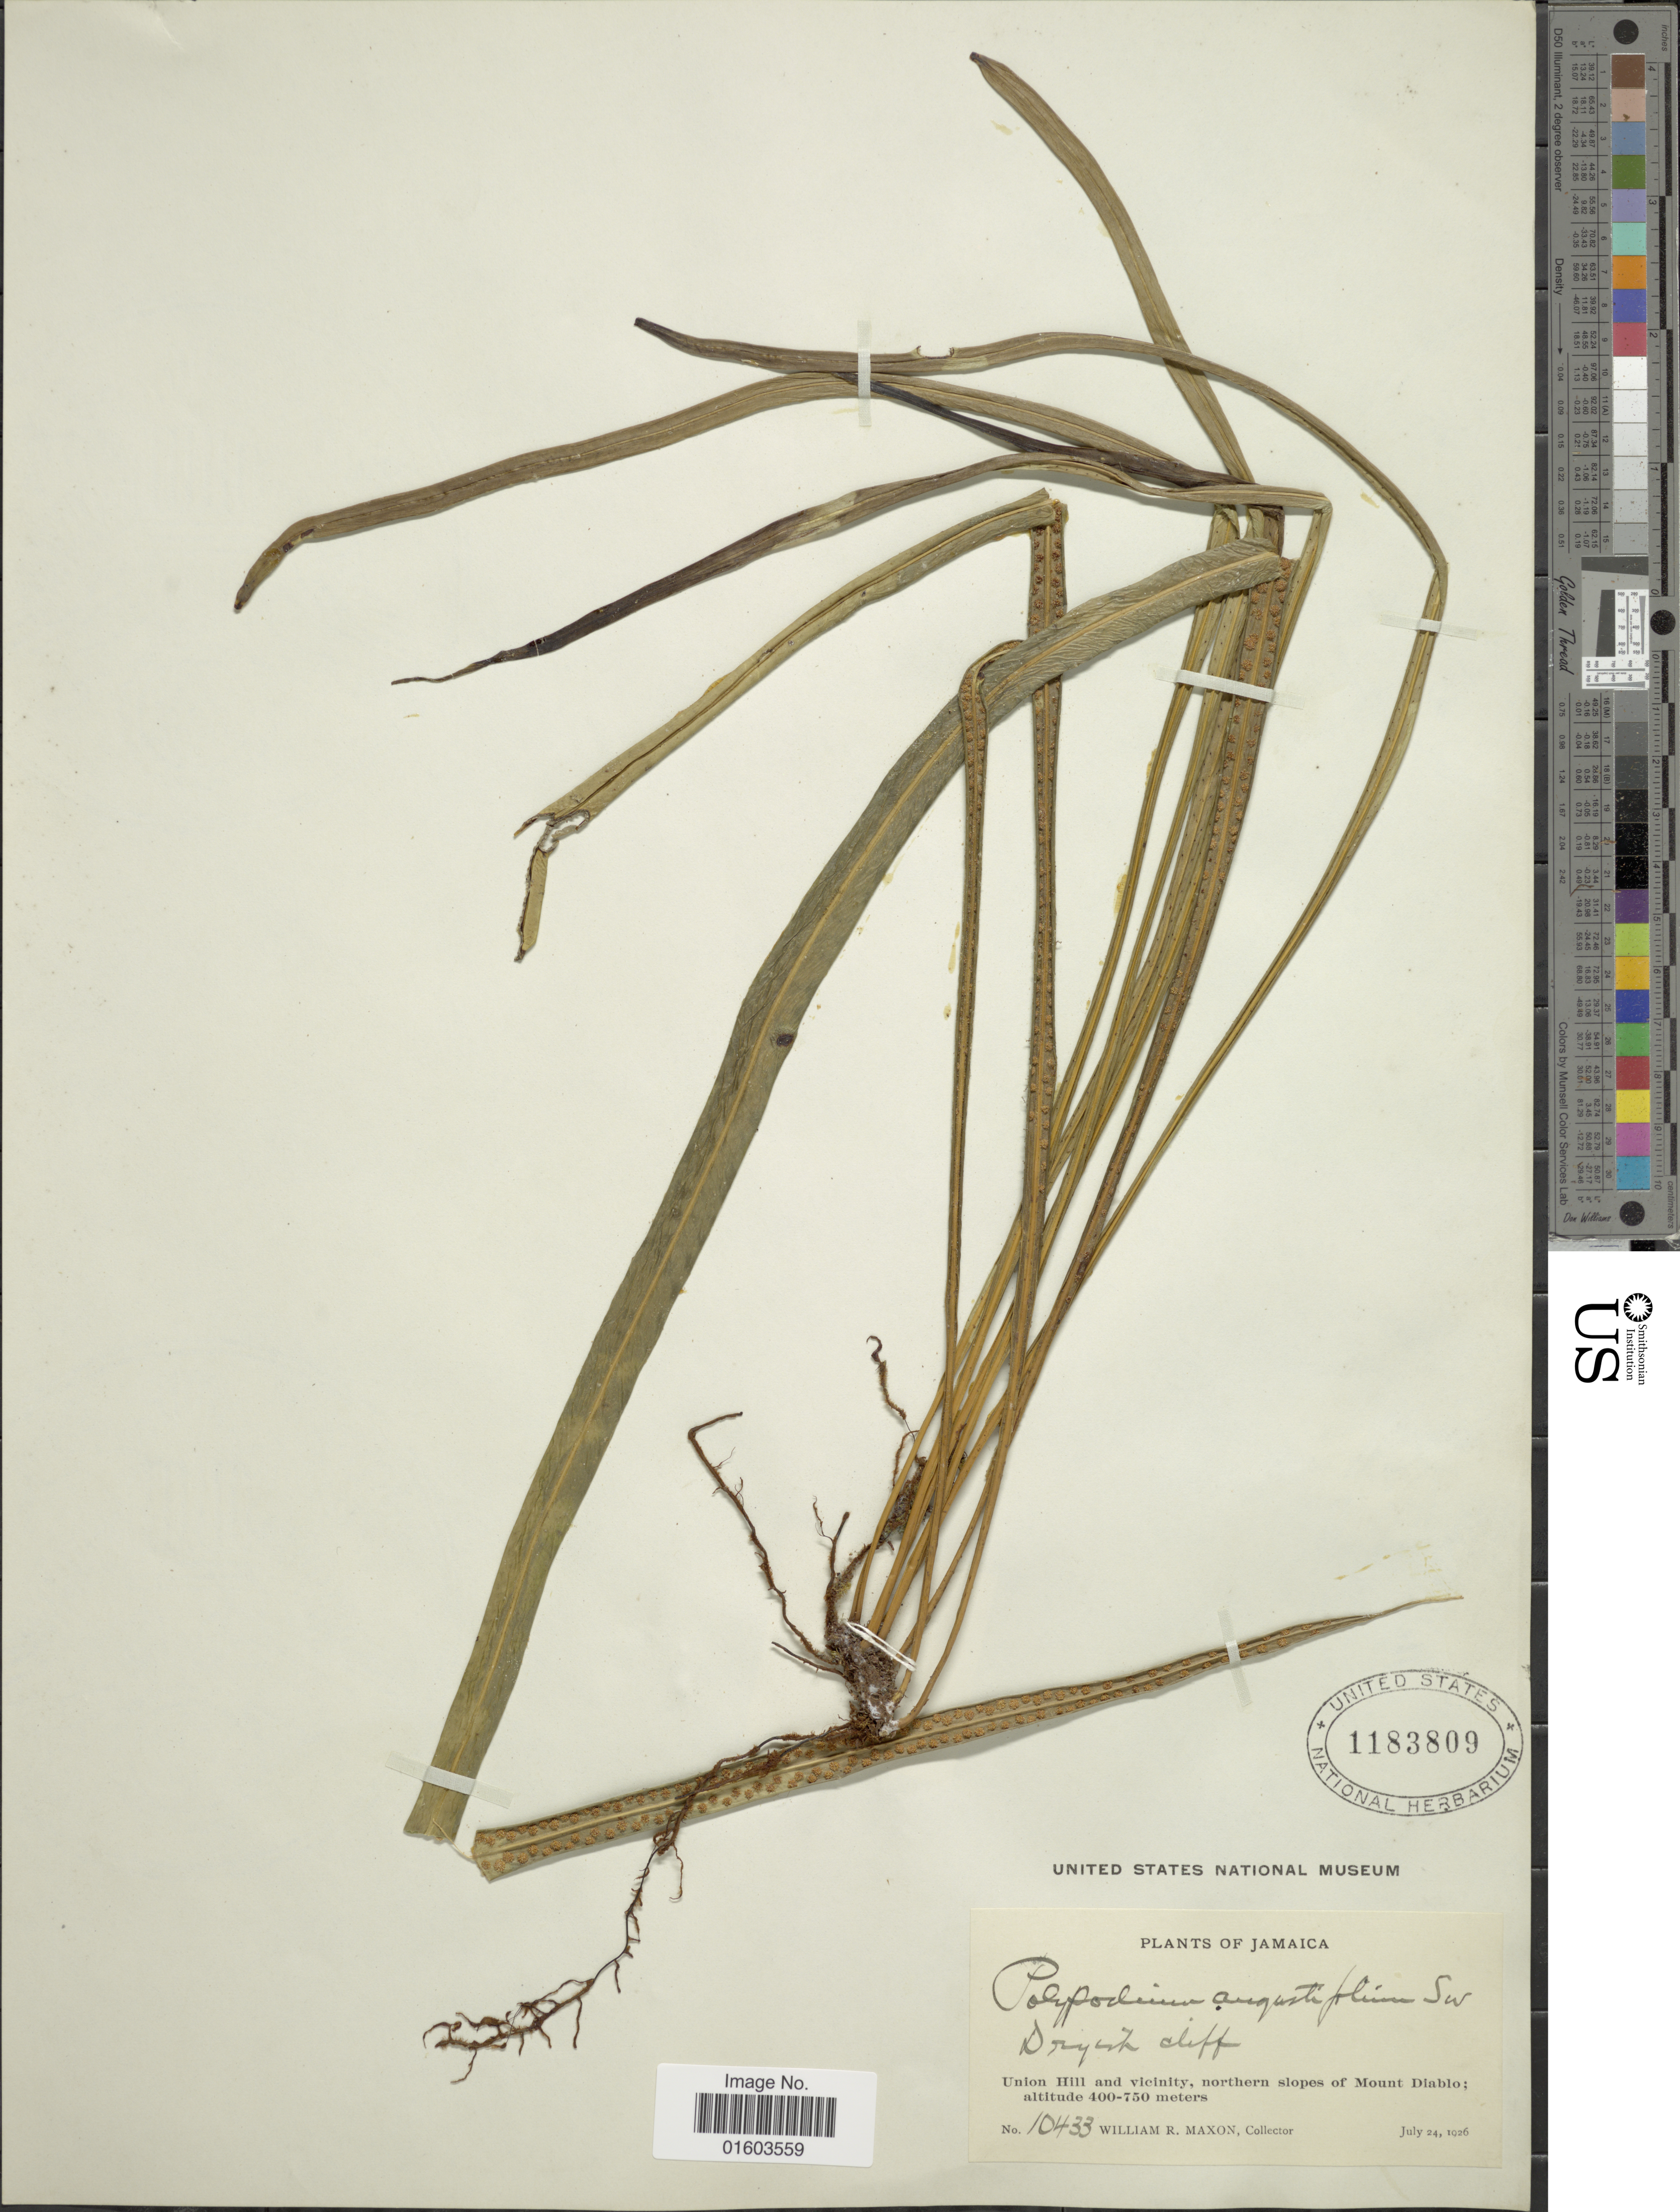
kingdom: Plantae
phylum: Tracheophyta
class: Polypodiopsida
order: Polypodiales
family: Polypodiaceae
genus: Campyloneurum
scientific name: Campyloneurum angustifolium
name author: (Sw.) Fée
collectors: W. R. Maxon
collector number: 10433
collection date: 1926-07-24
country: Jamaica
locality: Union Hill and vicinity, northern slopes of MOunt Diablo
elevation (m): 400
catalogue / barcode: US 1183809